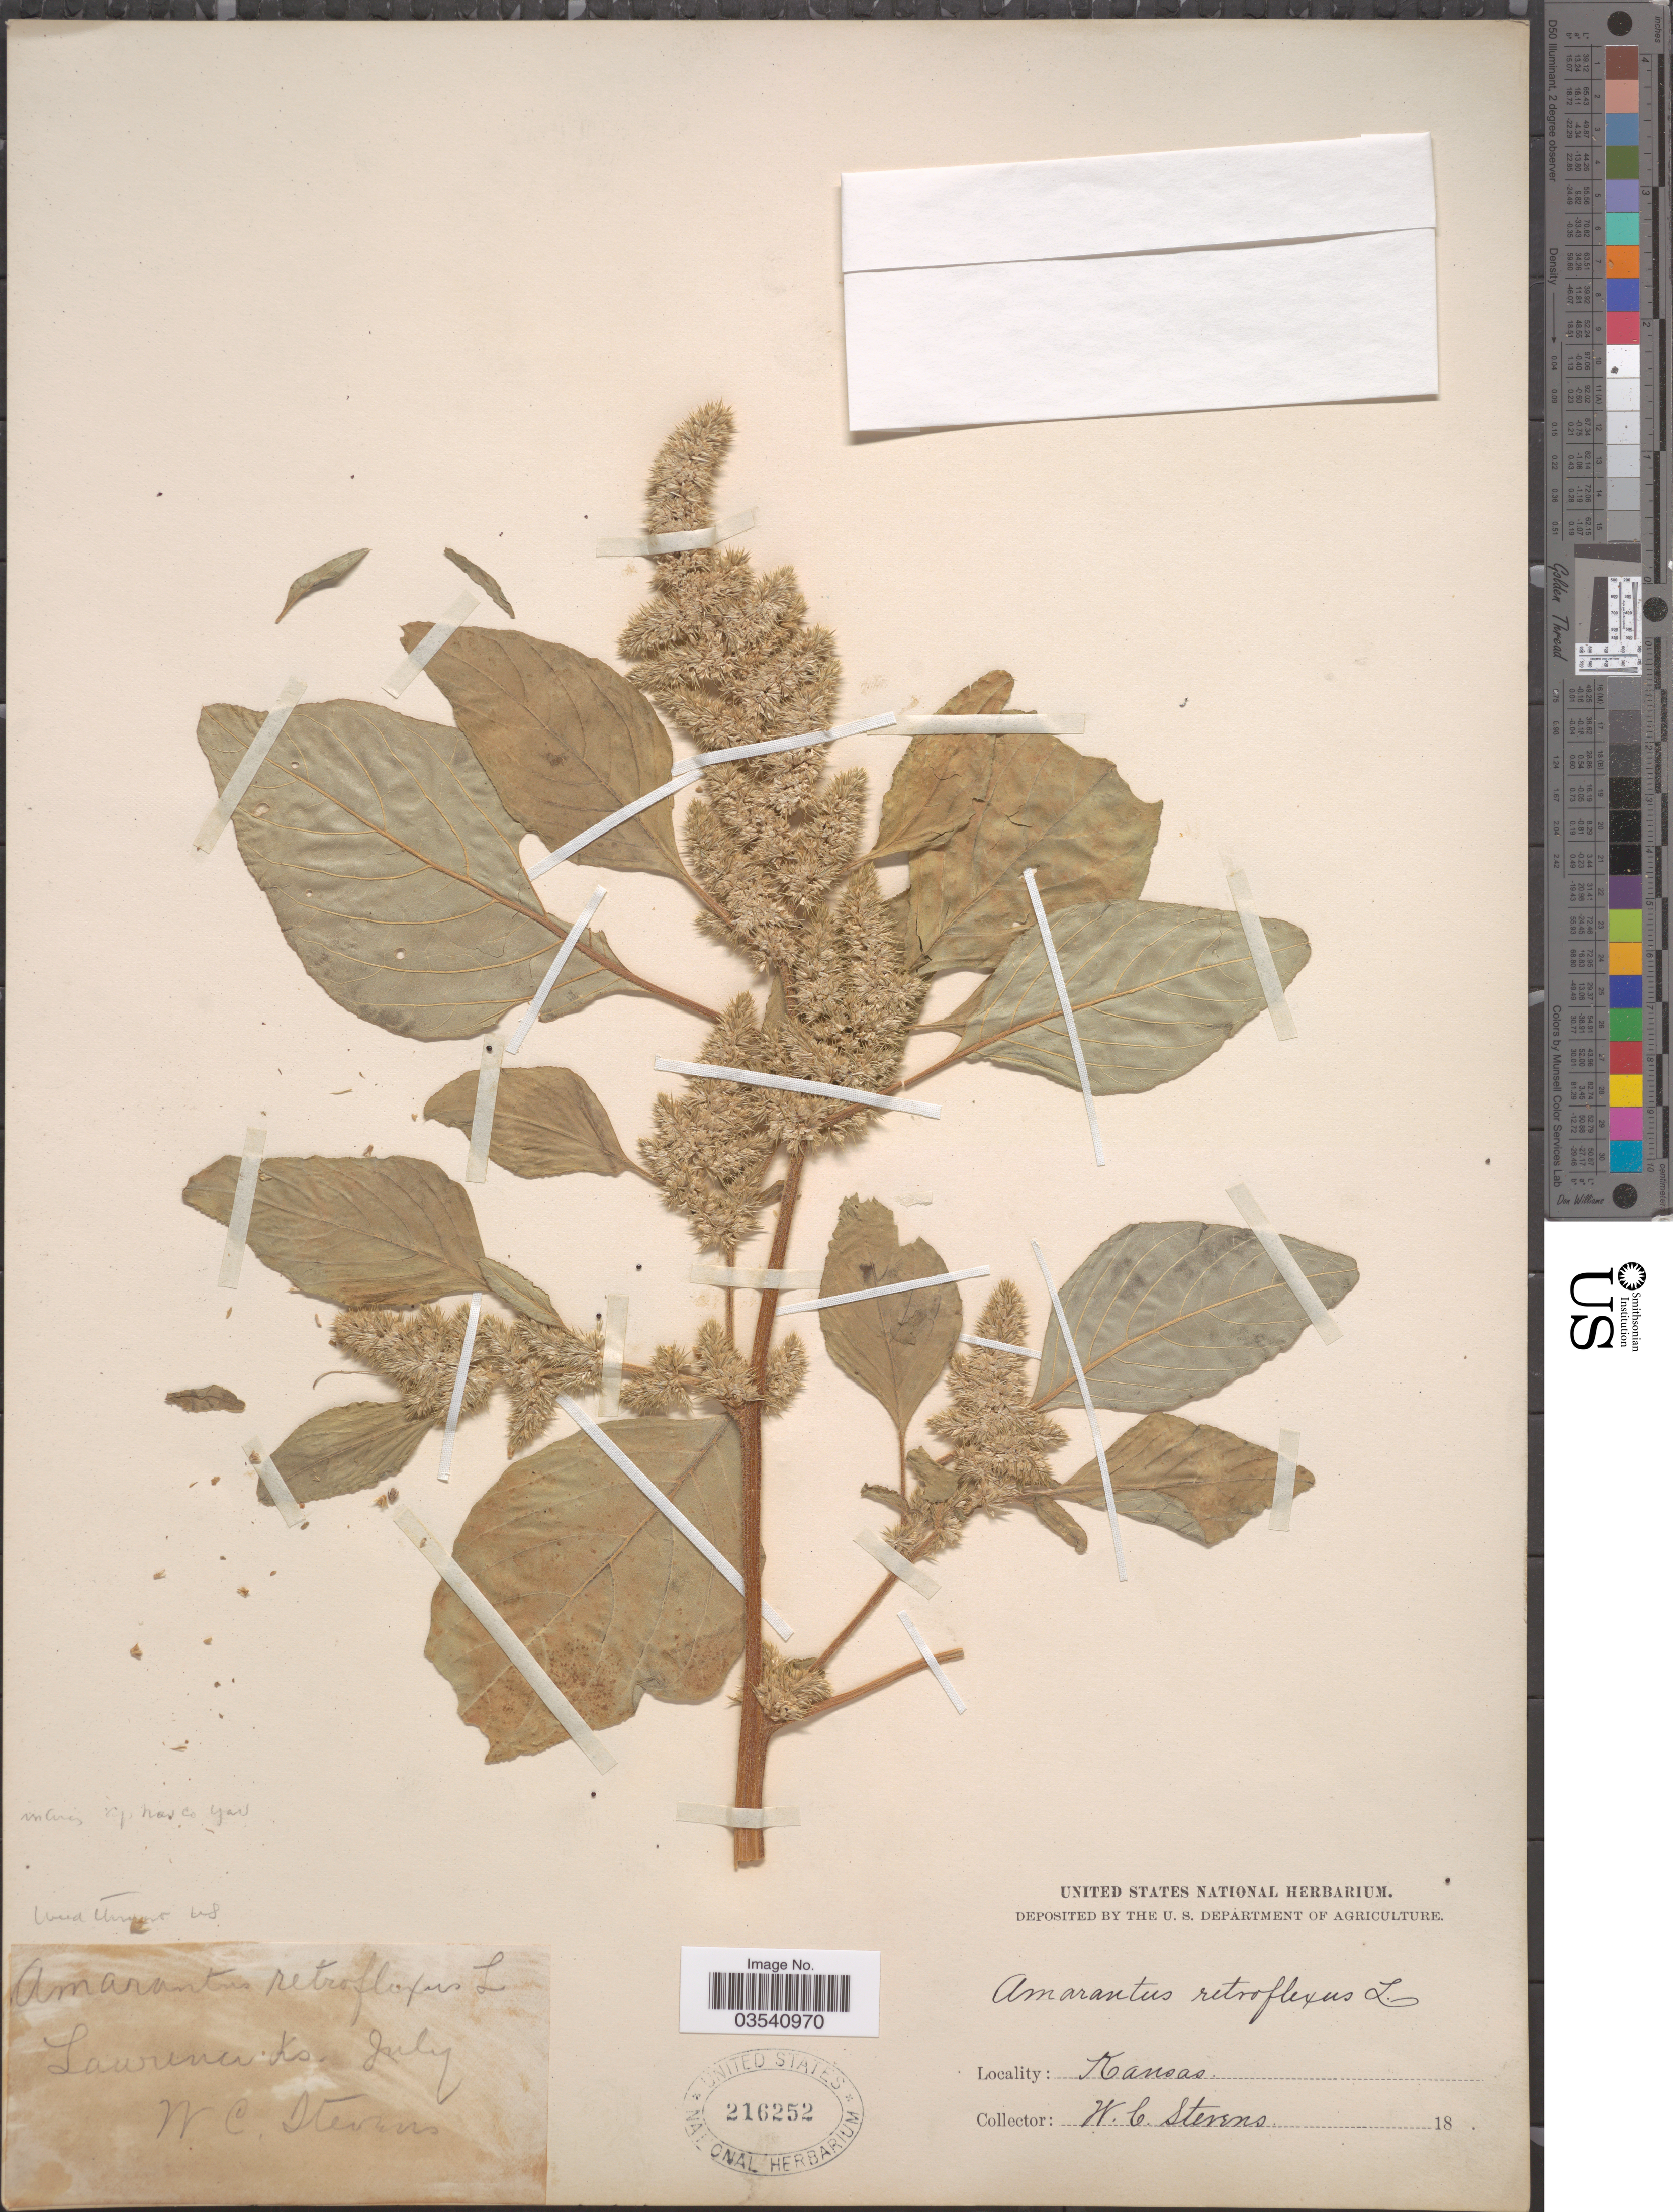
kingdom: Plantae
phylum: Tracheophyta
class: Magnoliopsida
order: Caryophyllales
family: Amaranthaceae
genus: Amaranthus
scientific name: Amaranthus retroflexus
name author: L.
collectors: W. C. Stevens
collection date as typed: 18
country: United States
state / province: Kansas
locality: Lawrence.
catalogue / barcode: US 216252